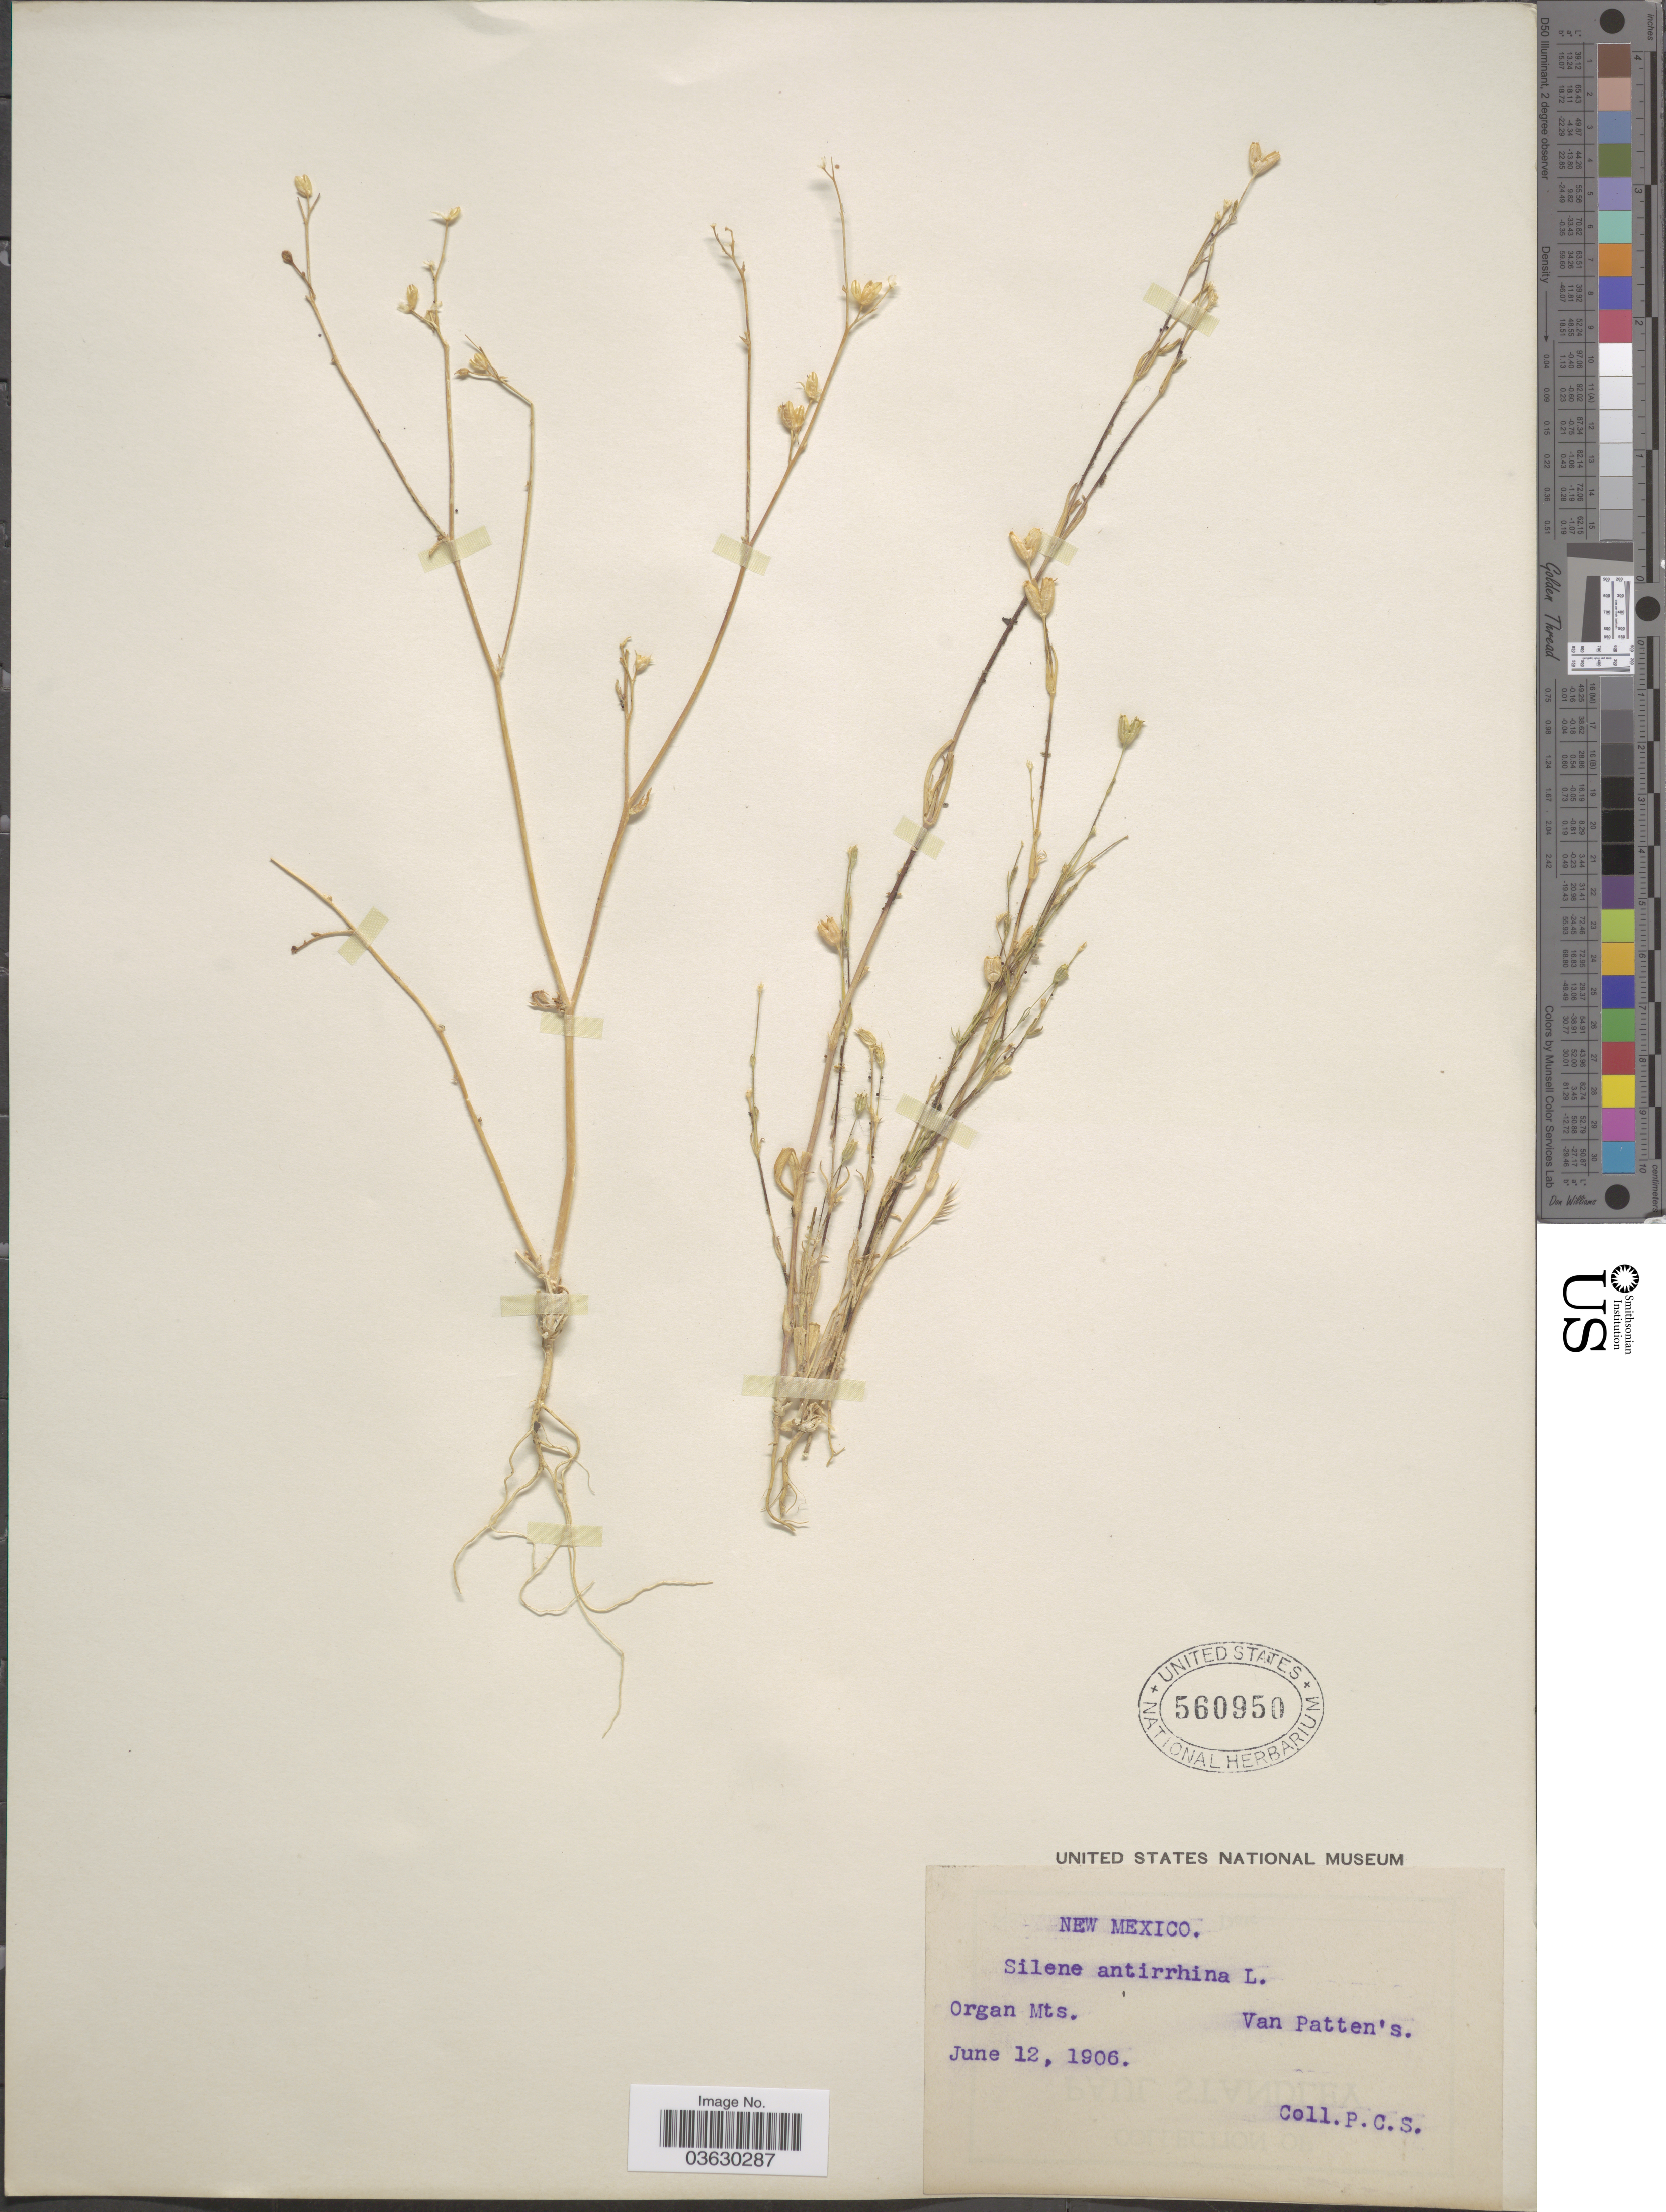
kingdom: Plantae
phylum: Tracheophyta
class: Magnoliopsida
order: Caryophyllales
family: Caryophyllaceae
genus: Silene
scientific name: Silene antirrhina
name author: L.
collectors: P. C. S.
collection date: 1906-06-12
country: United States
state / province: New Mexico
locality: Organ Mts. Van Patten's.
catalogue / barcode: US 560950